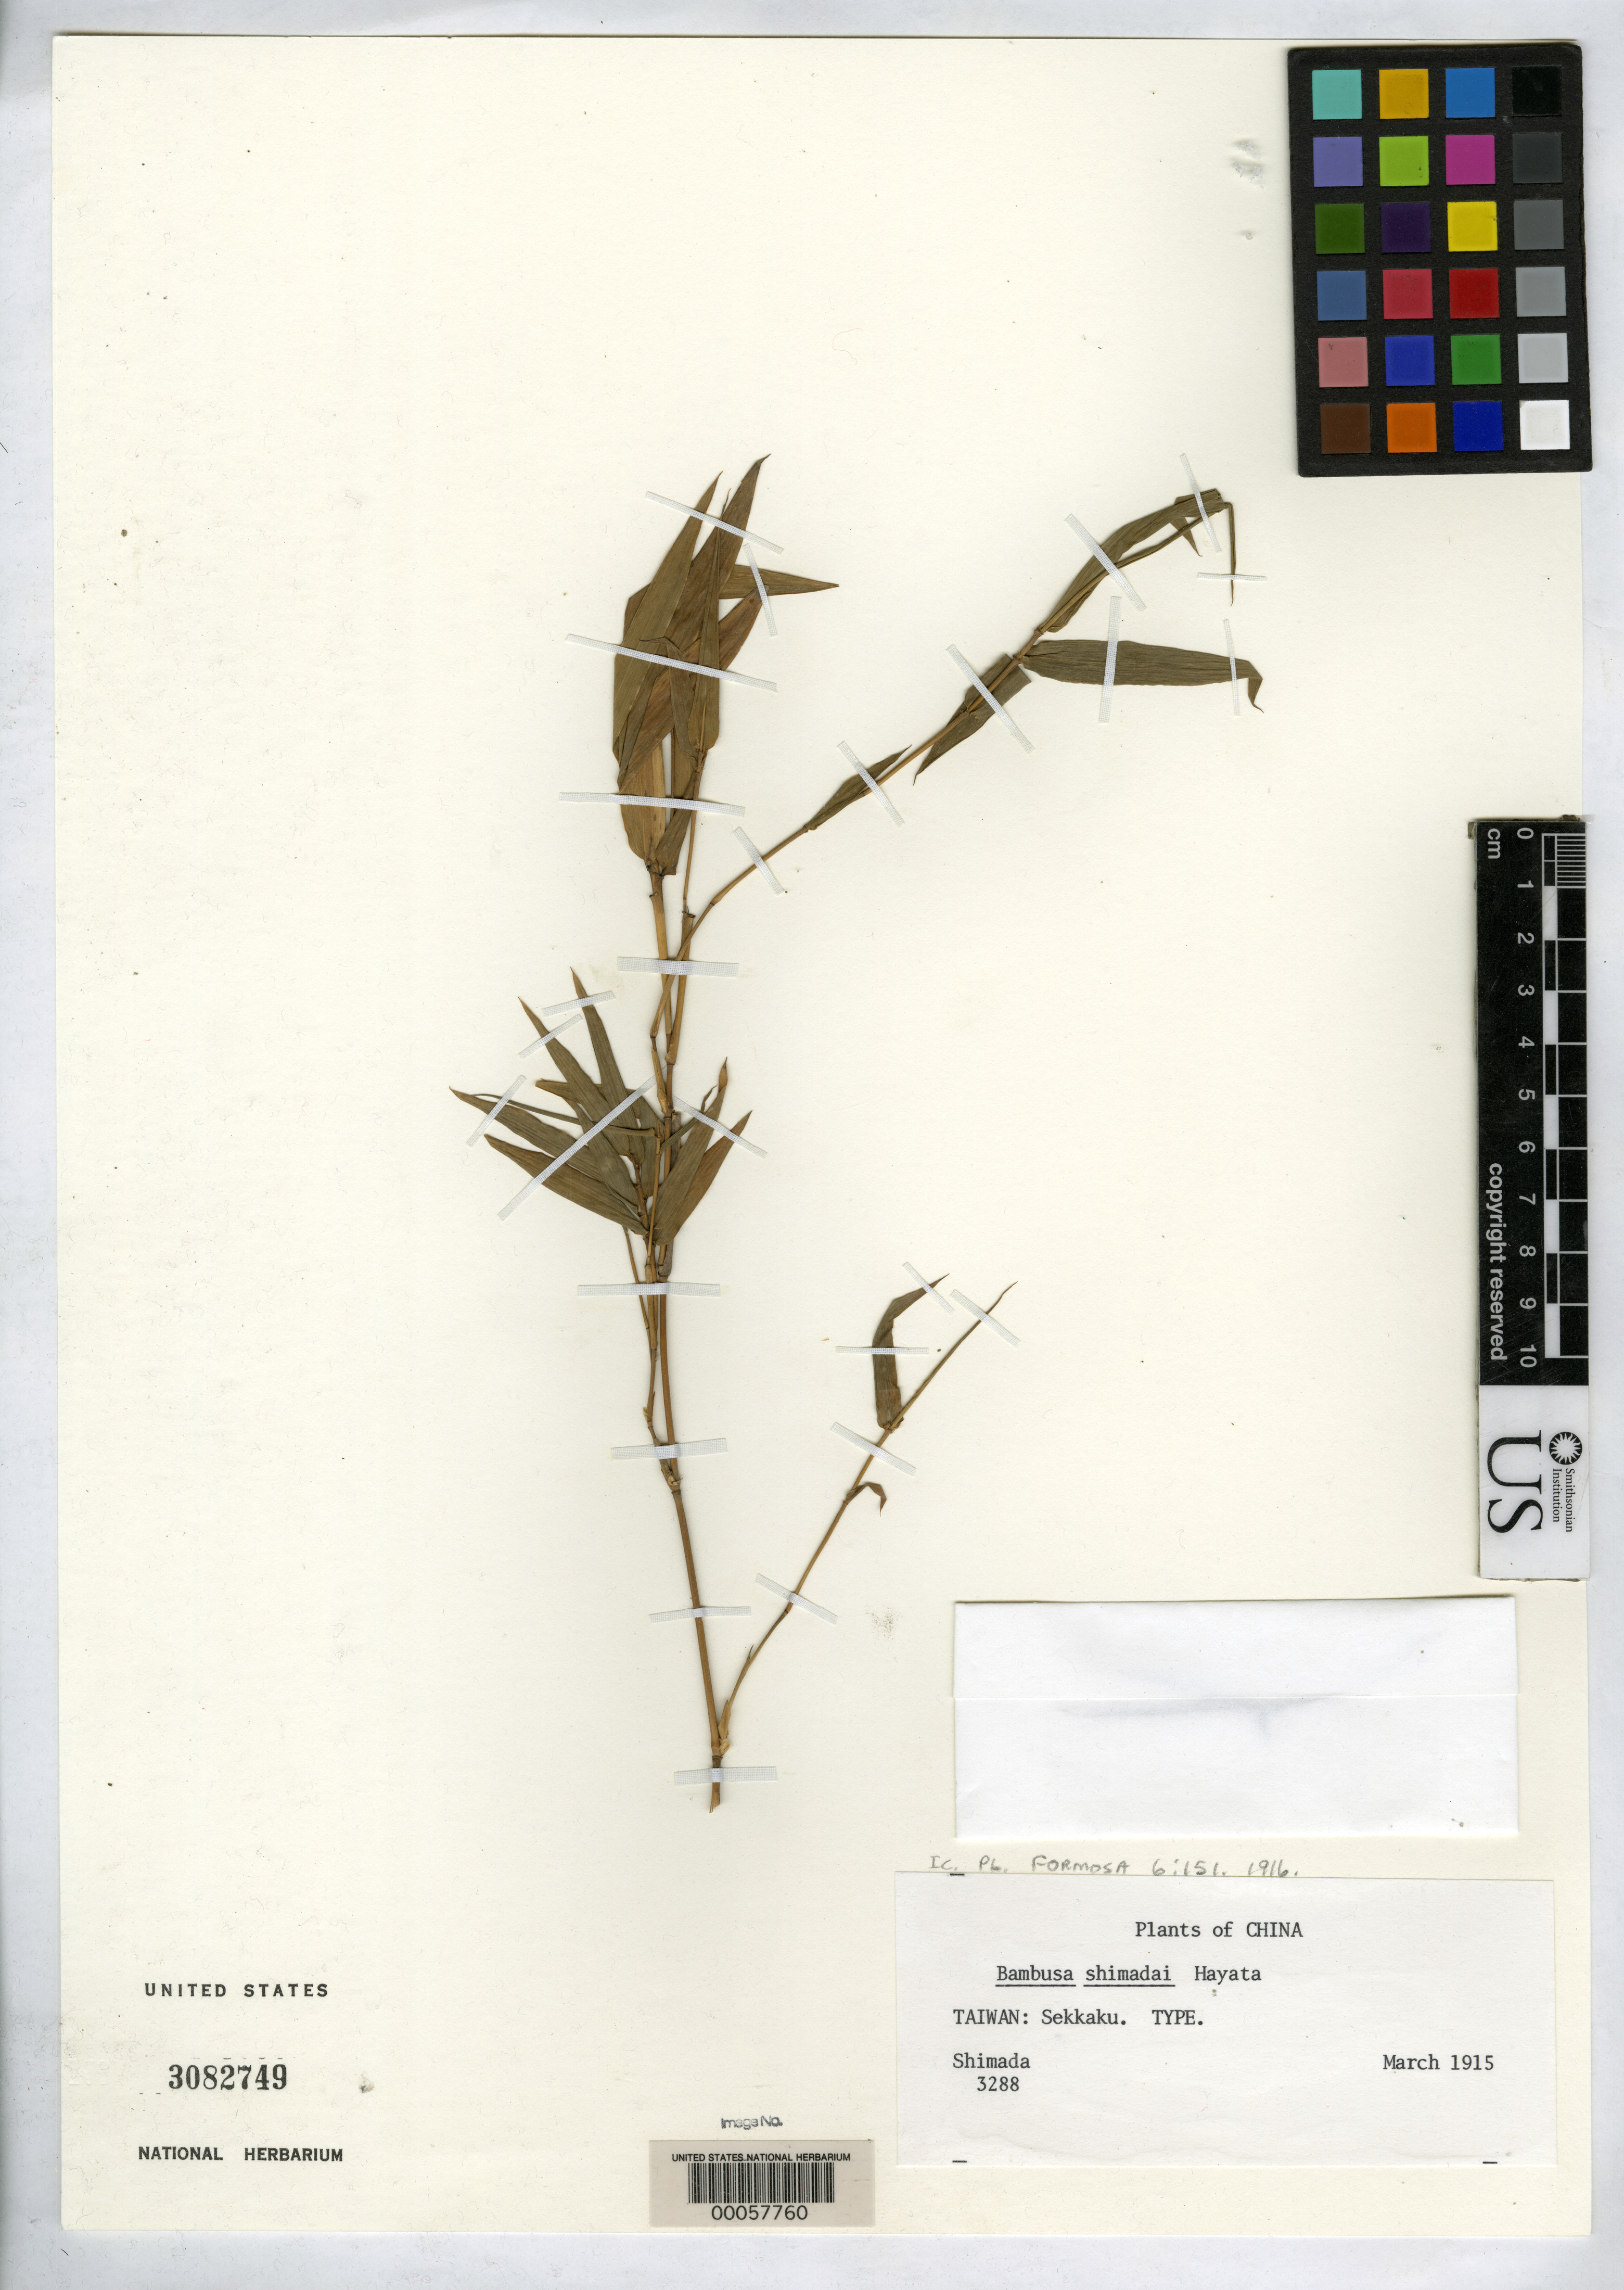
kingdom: Plantae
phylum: Tracheophyta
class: Liliopsida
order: Poales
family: Poaceae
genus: Bambusa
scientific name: Bambusa shimadai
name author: Hayata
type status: Type Collection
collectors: Y. Shimada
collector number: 3288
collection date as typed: Mar 1915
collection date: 1915-03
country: Taiwan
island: Taiwan [Formosa]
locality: Sekkaku.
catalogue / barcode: US 3082749